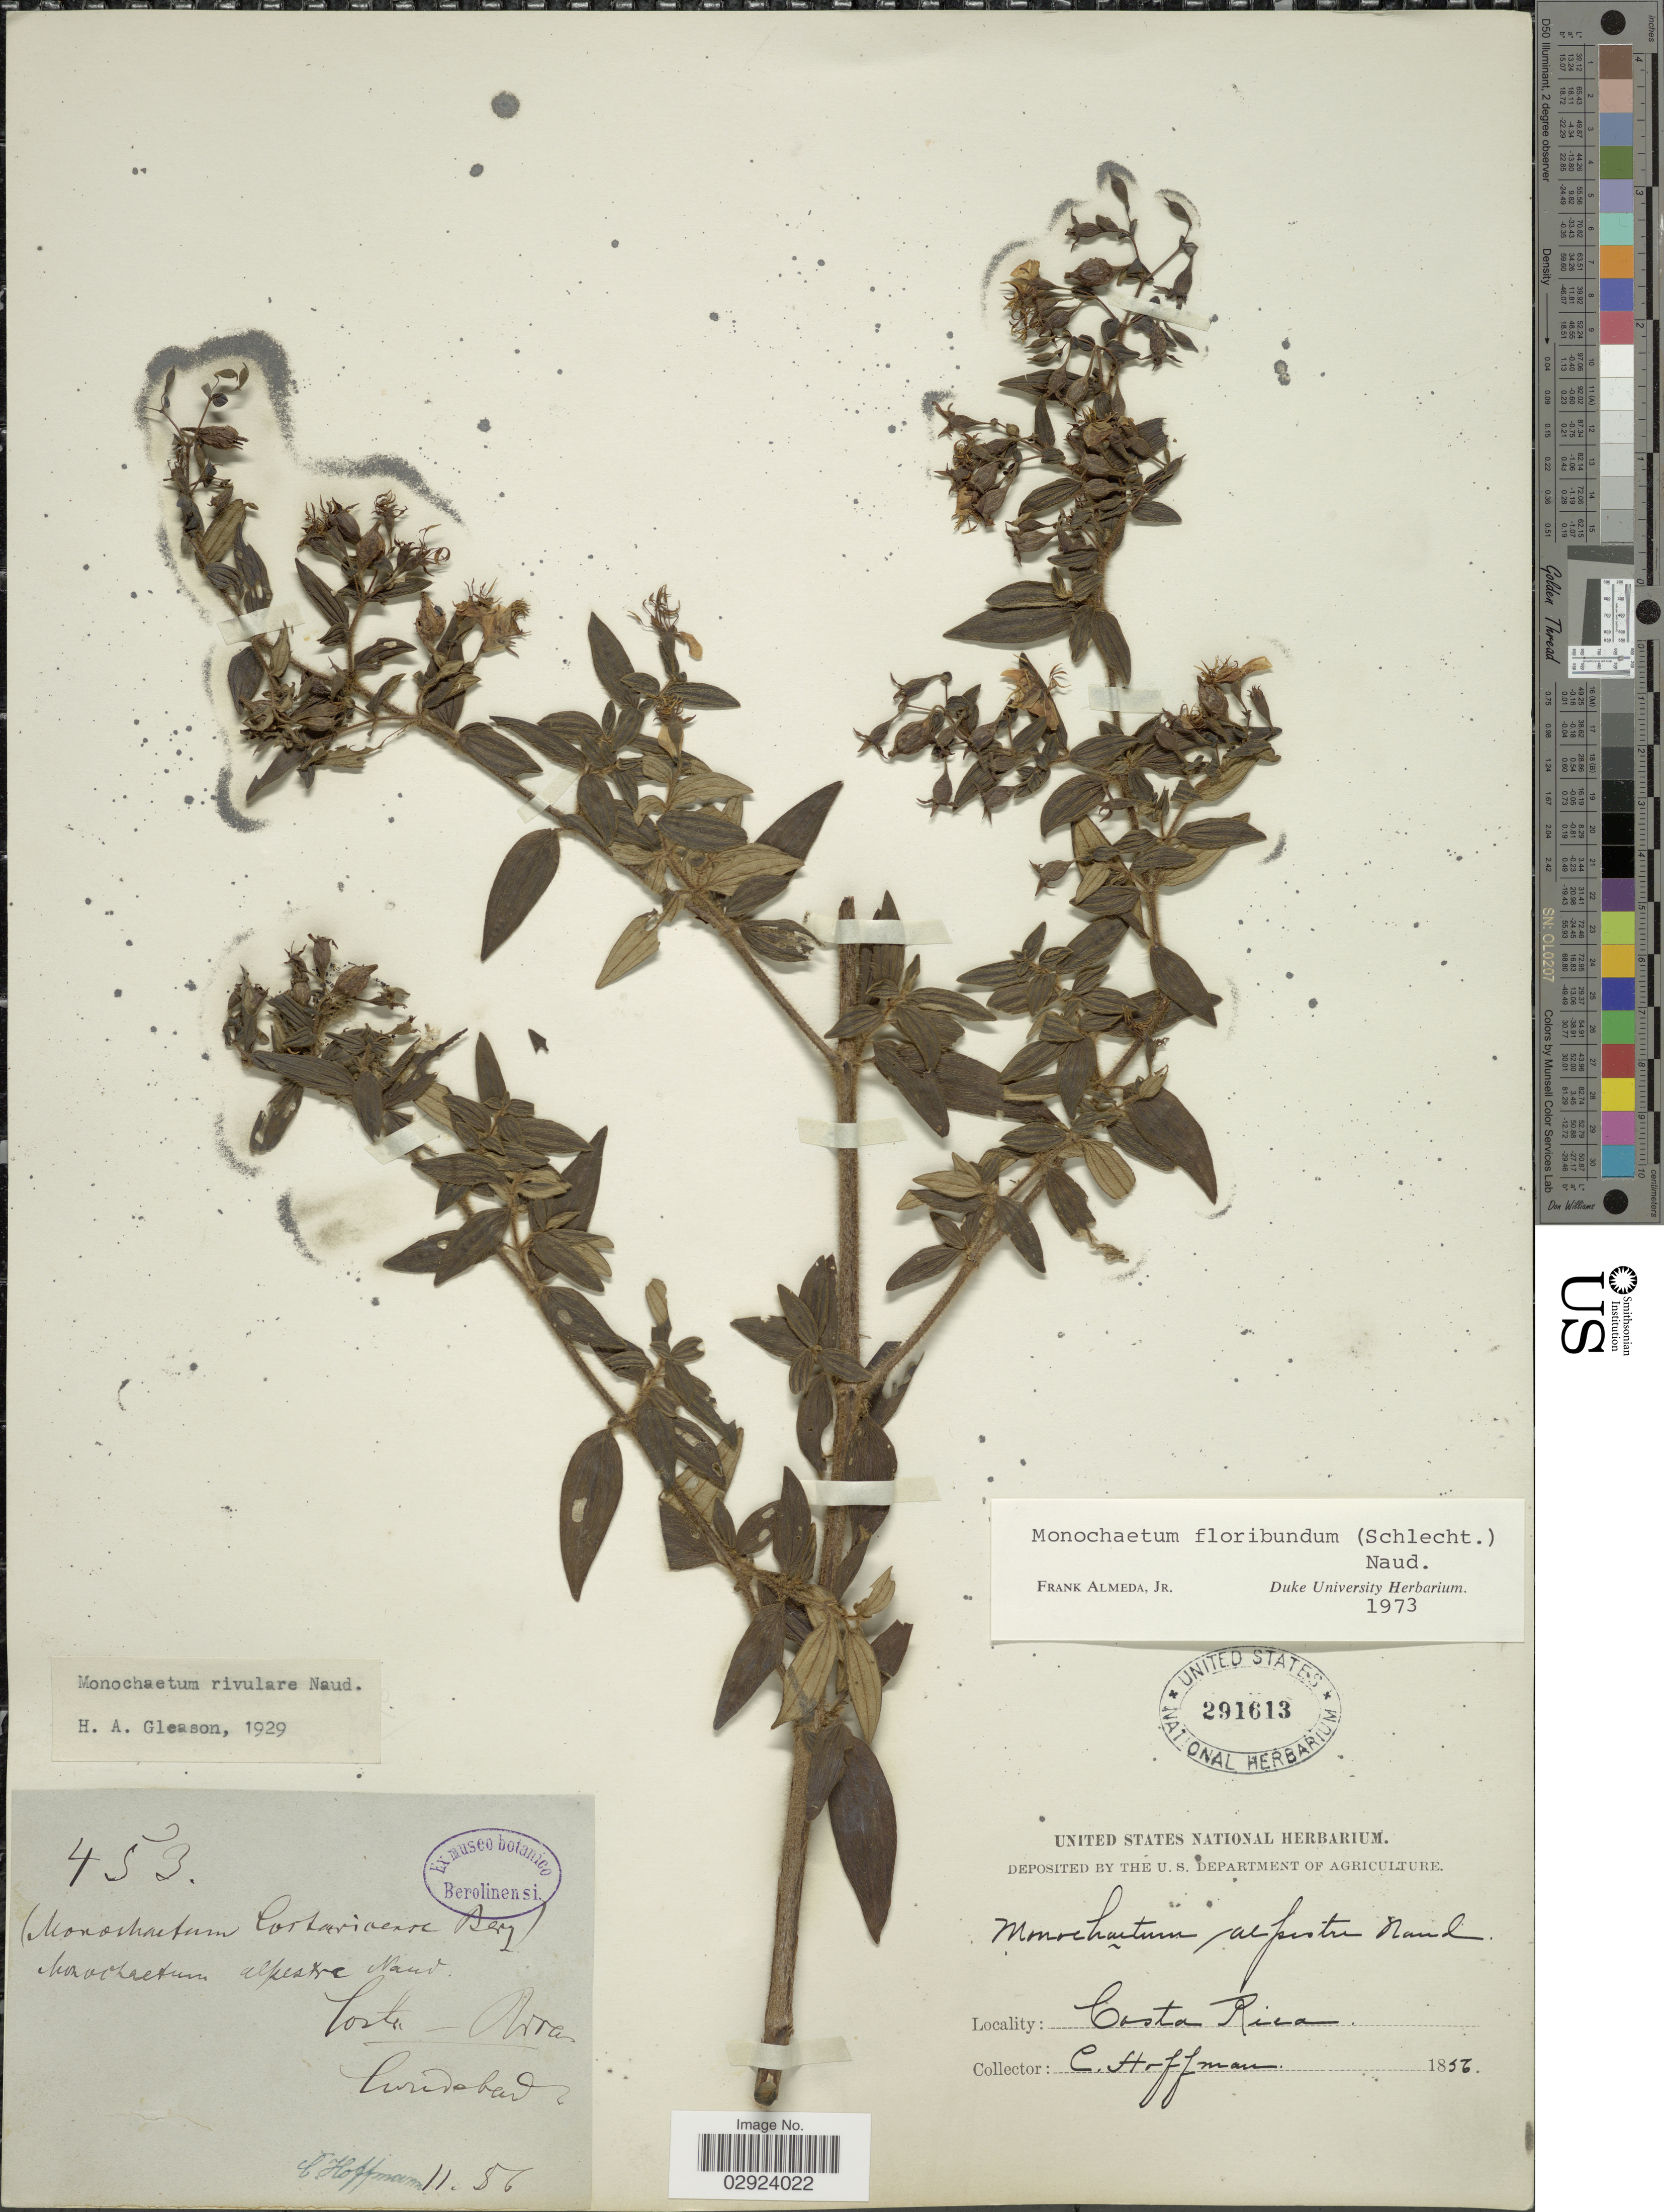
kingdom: Plantae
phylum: Tracheophyta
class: Magnoliopsida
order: Myrtales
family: Melastomataceae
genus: Monochaetum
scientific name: Monochaetum floribundum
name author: (Schltdl.) Naudin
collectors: C. Hoffman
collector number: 453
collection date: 1856-11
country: Costa Rica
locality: Costa Rica.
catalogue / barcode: US 291613